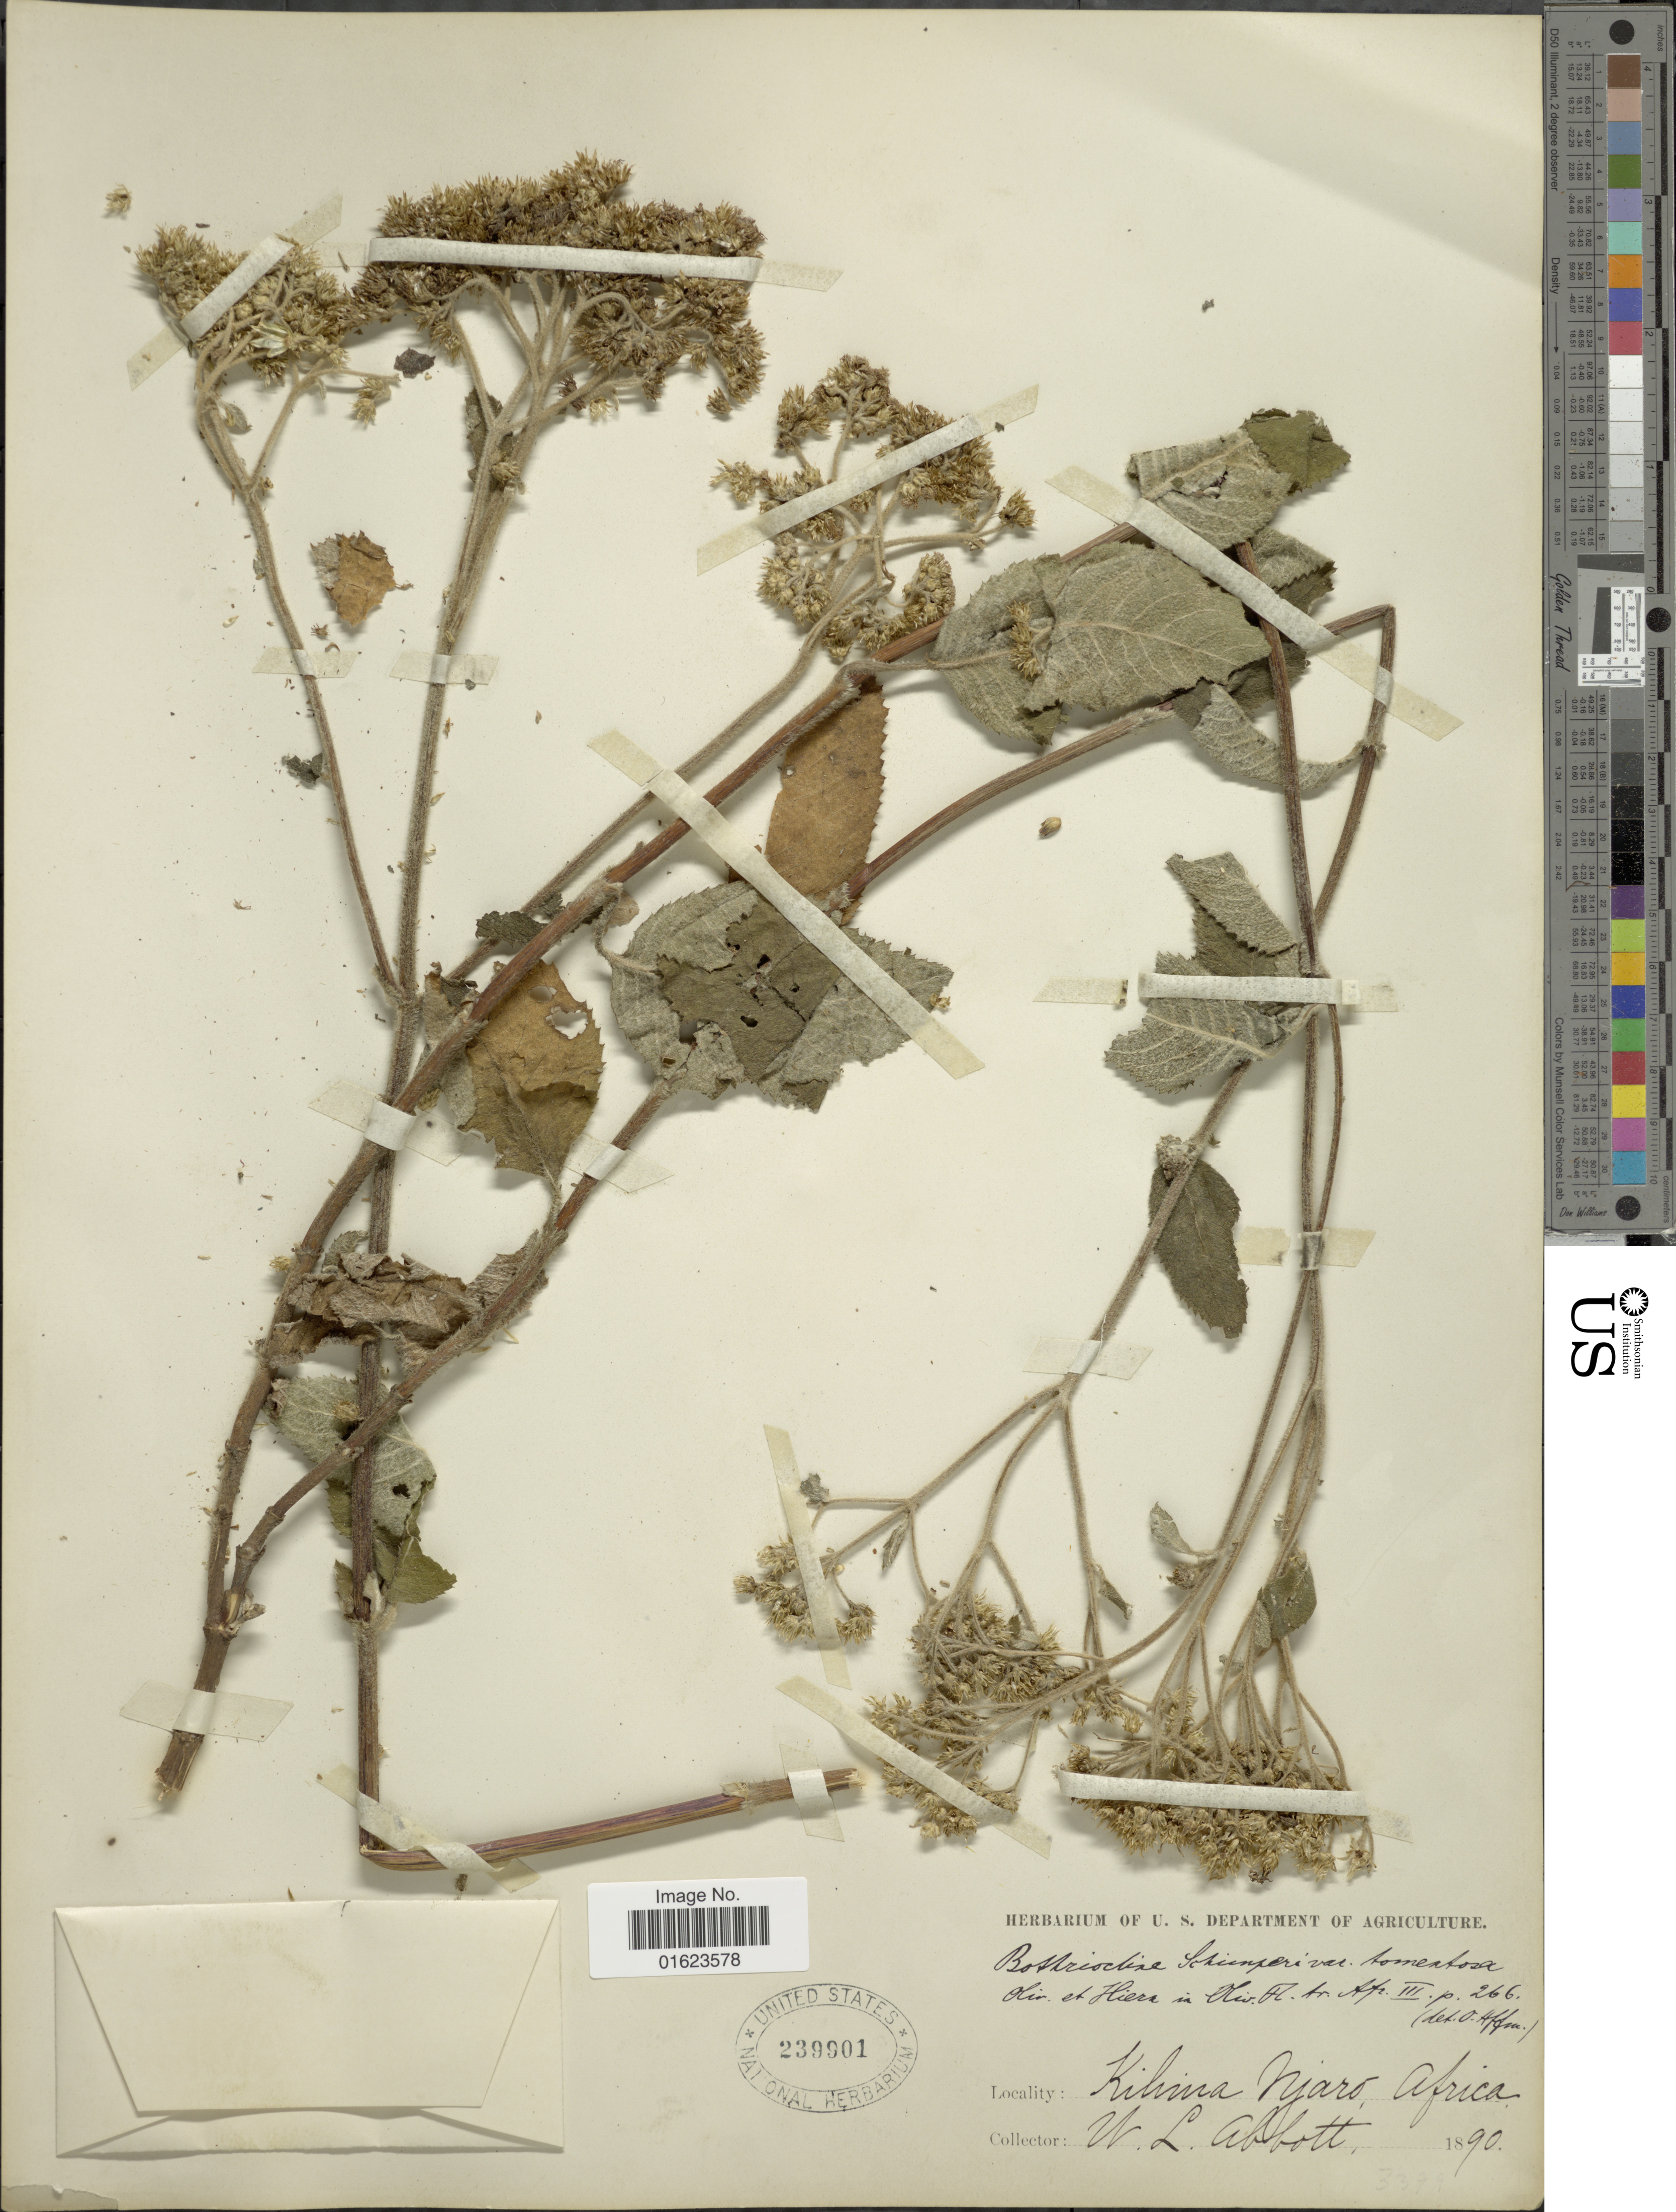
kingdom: Plantae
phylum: Tracheophyta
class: Magnoliopsida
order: Asterales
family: Asteraceae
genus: Bothriocline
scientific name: Bothriocline schimperi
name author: Oliv. & Hiern ex Benth.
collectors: W. L. Abbott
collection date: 1890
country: Tanzania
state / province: Kilimanjaro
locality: Kilima njaro, Africa.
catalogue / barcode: US 239901